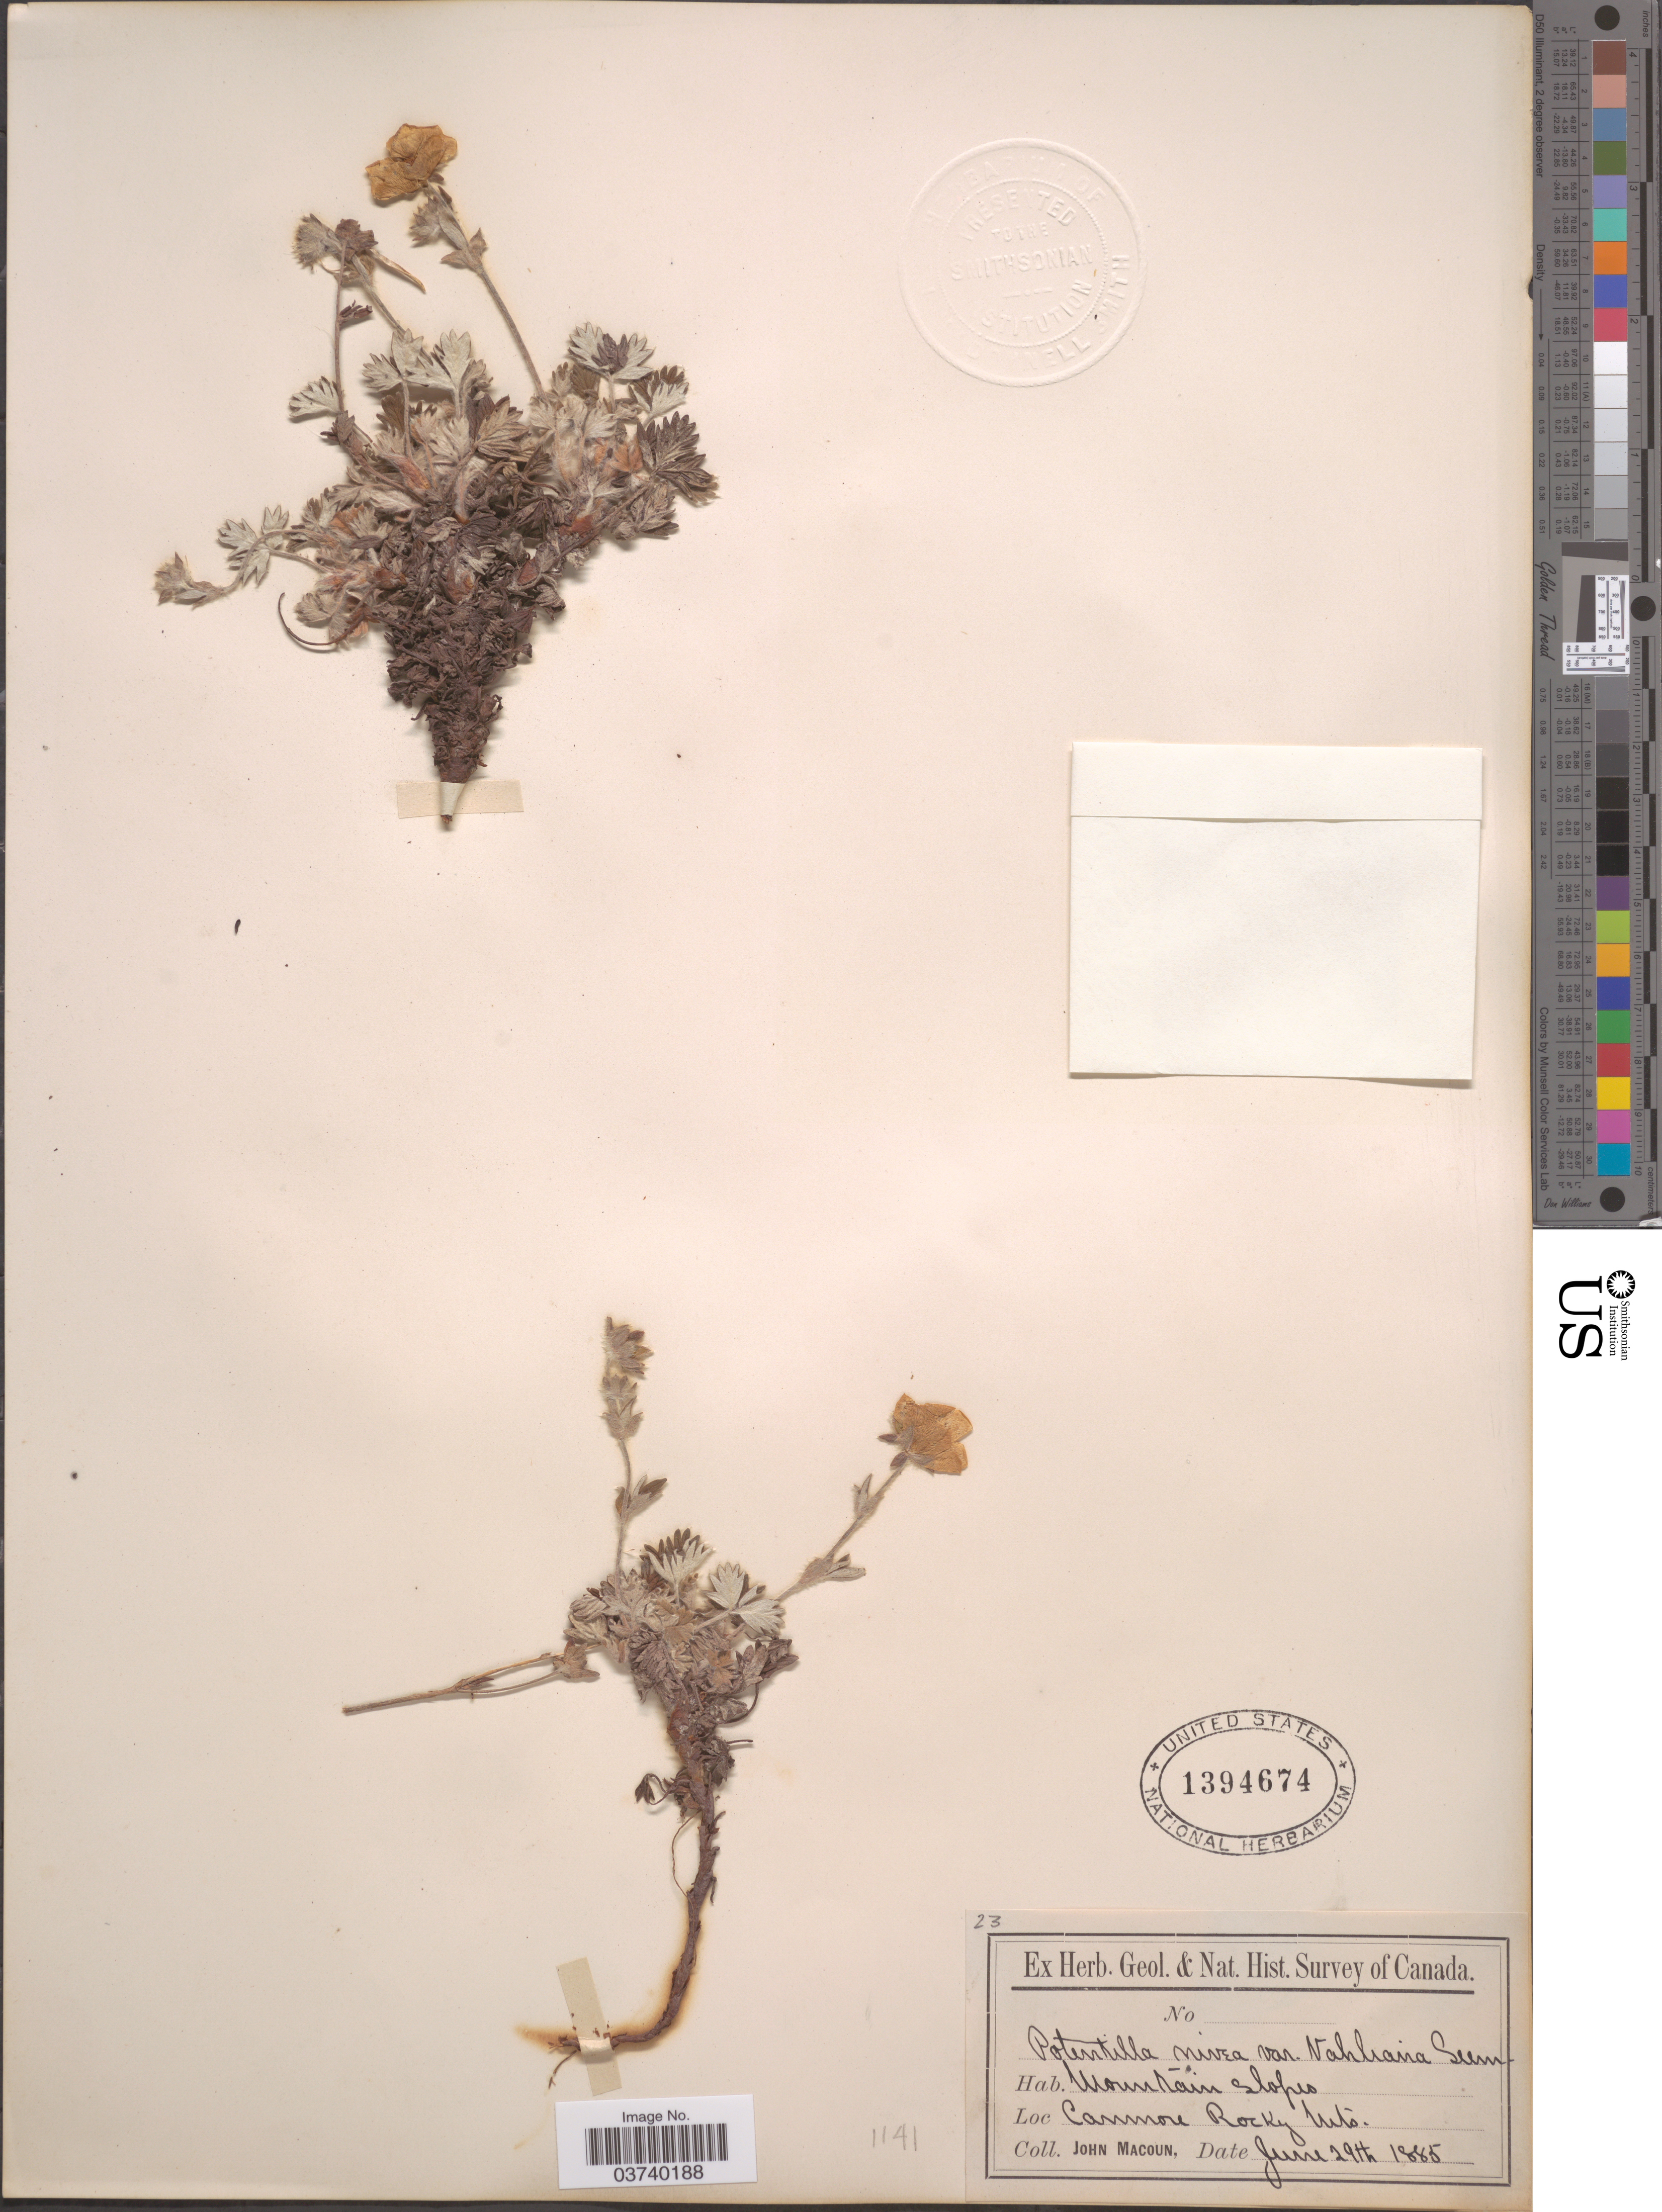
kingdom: Plantae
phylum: Tracheophyta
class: Magnoliopsida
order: Rosales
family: Rosaceae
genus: Potentilla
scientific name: Potentilla nivea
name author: L.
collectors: J. Macoun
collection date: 1885-06-29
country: Canada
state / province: Alberta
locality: Mountains slopes. Canmore Rocky Mts.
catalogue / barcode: US 1394674